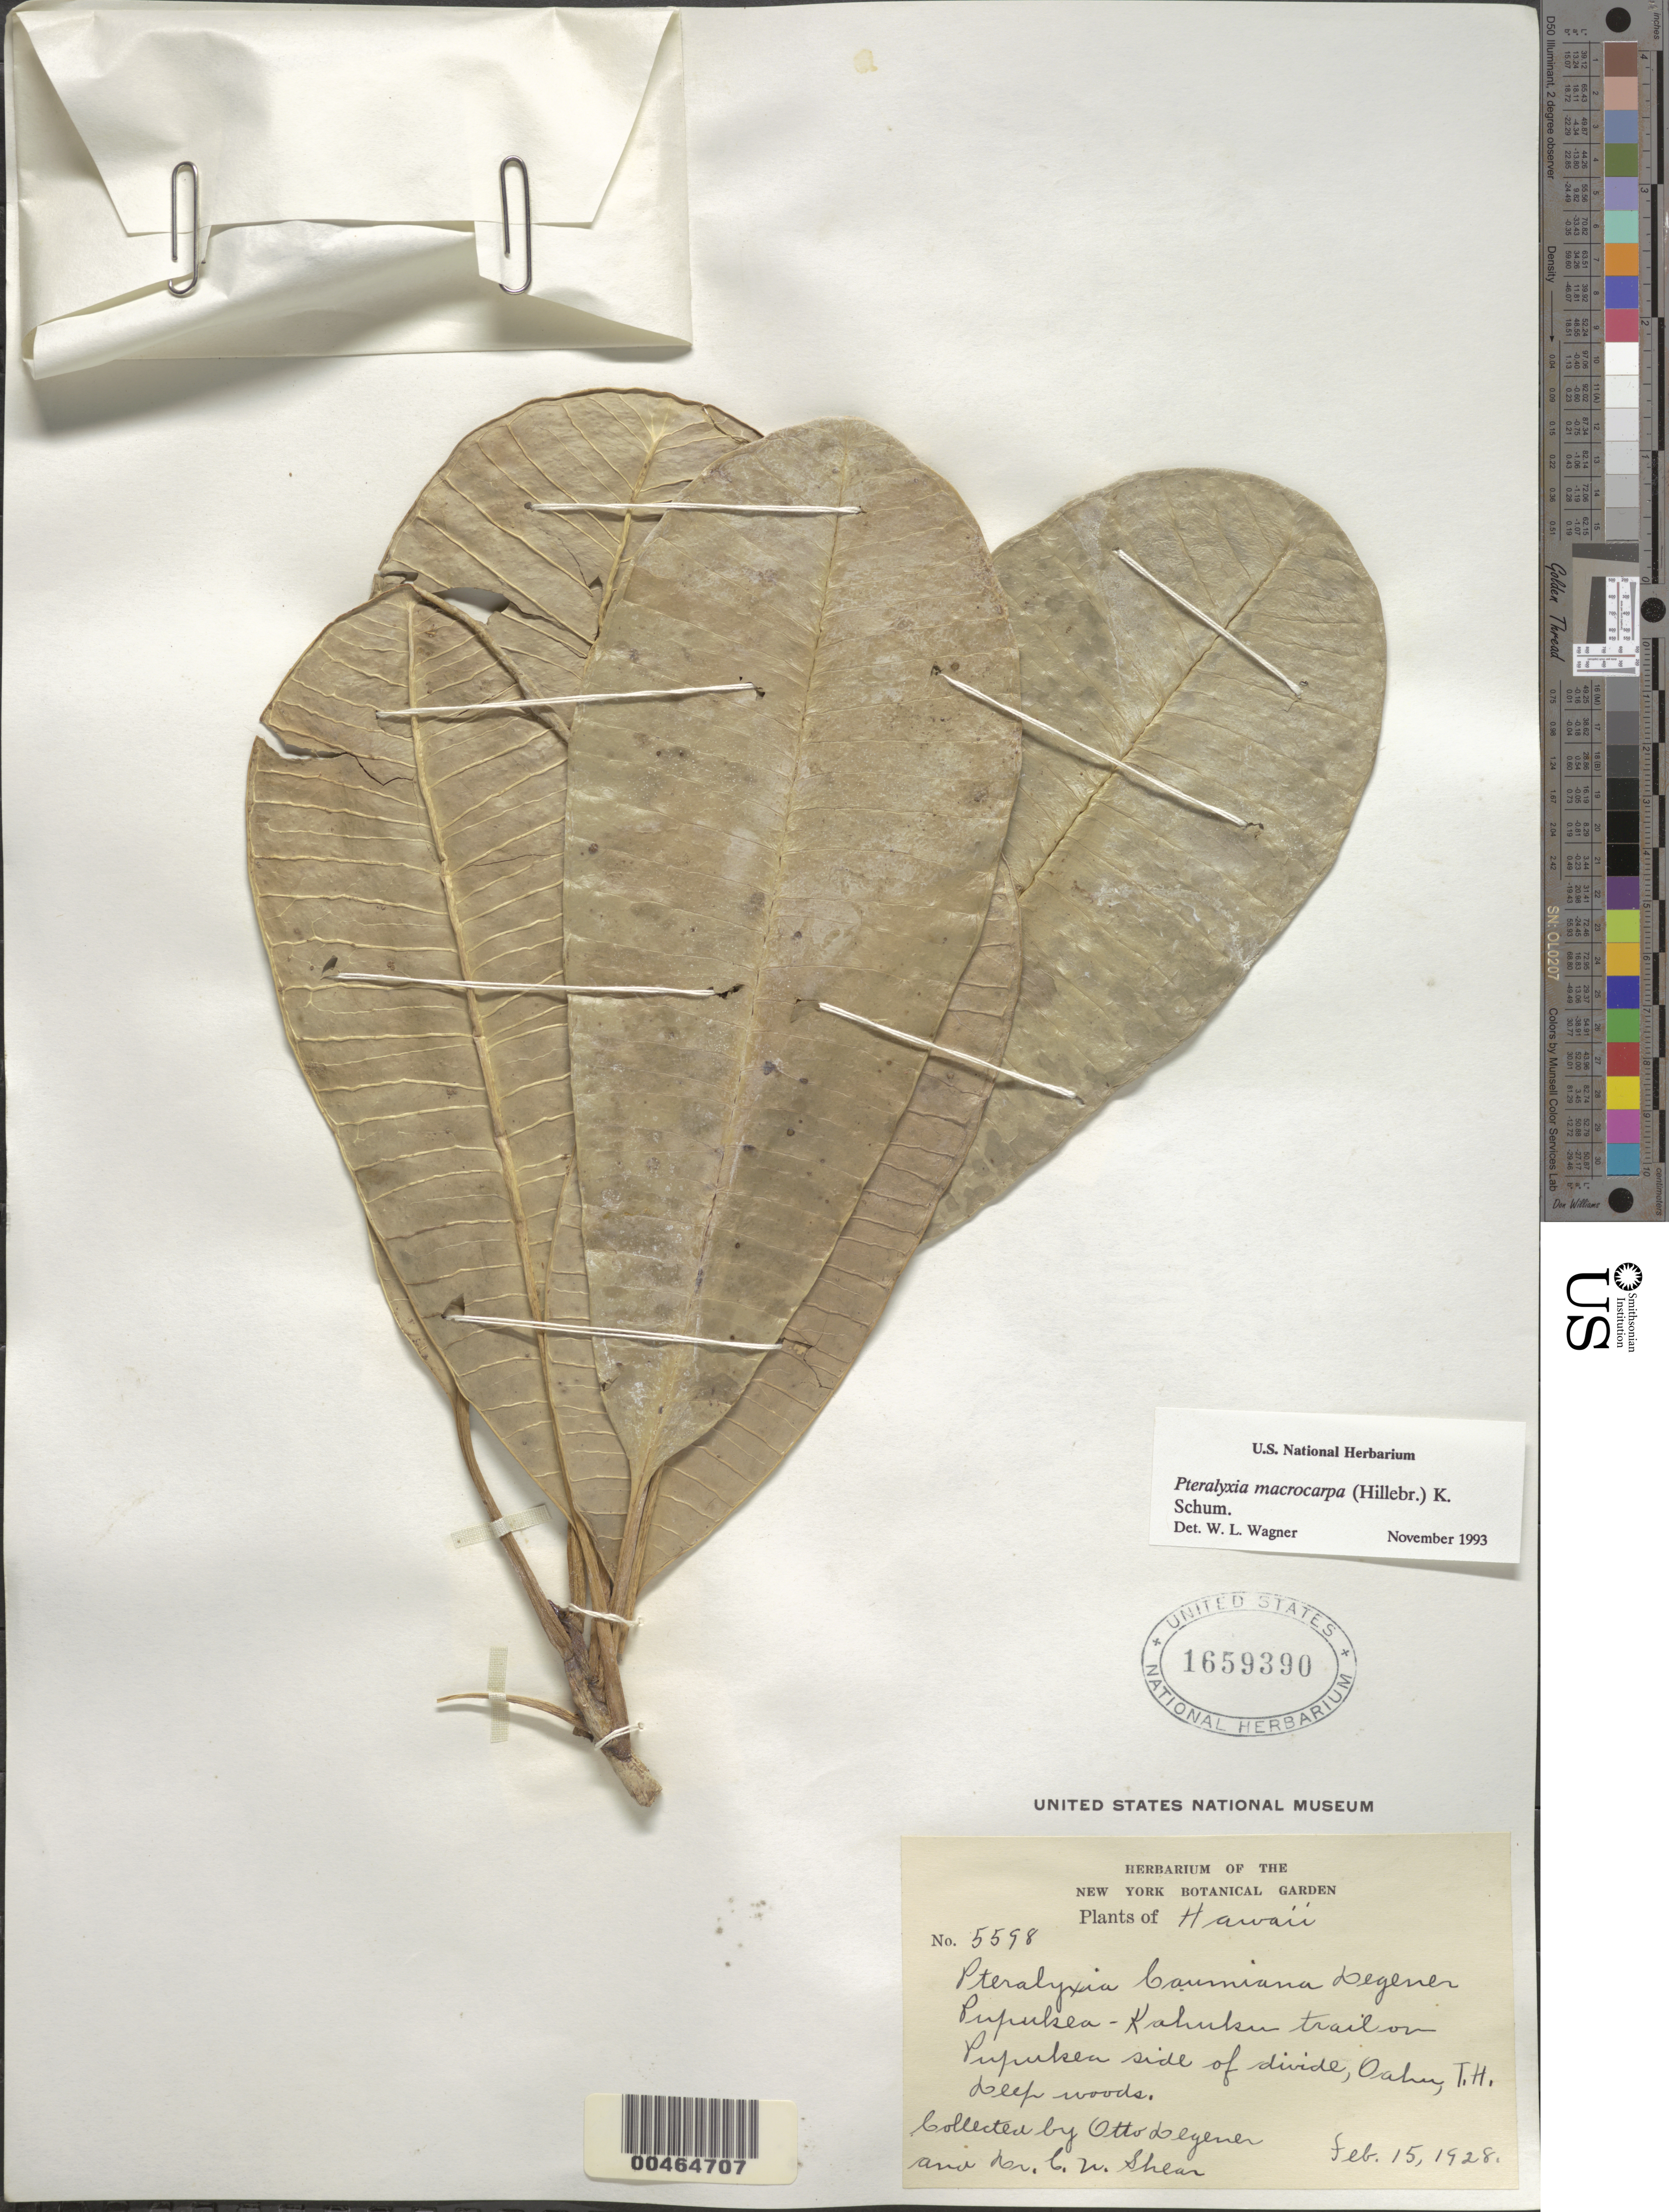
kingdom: Plantae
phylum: Tracheophyta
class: Magnoliopsida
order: Gentianales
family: Apocynaceae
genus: Pteralyxia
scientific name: Pteralyxia macrocarpa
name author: (Hillebr.) K. Schum.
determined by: Wagner, W. L., (BOT), Smithsonian Institution - National Museum of Natural History (UNITED STATES)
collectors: O. Degener & C. W. Shear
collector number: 5598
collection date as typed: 15 Feb 1928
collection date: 1928-02-15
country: United States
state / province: Hawaii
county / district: Honolulu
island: Oahu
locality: Pupukea-Kahuku trail on Pupukea side of divide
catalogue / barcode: US 1659390